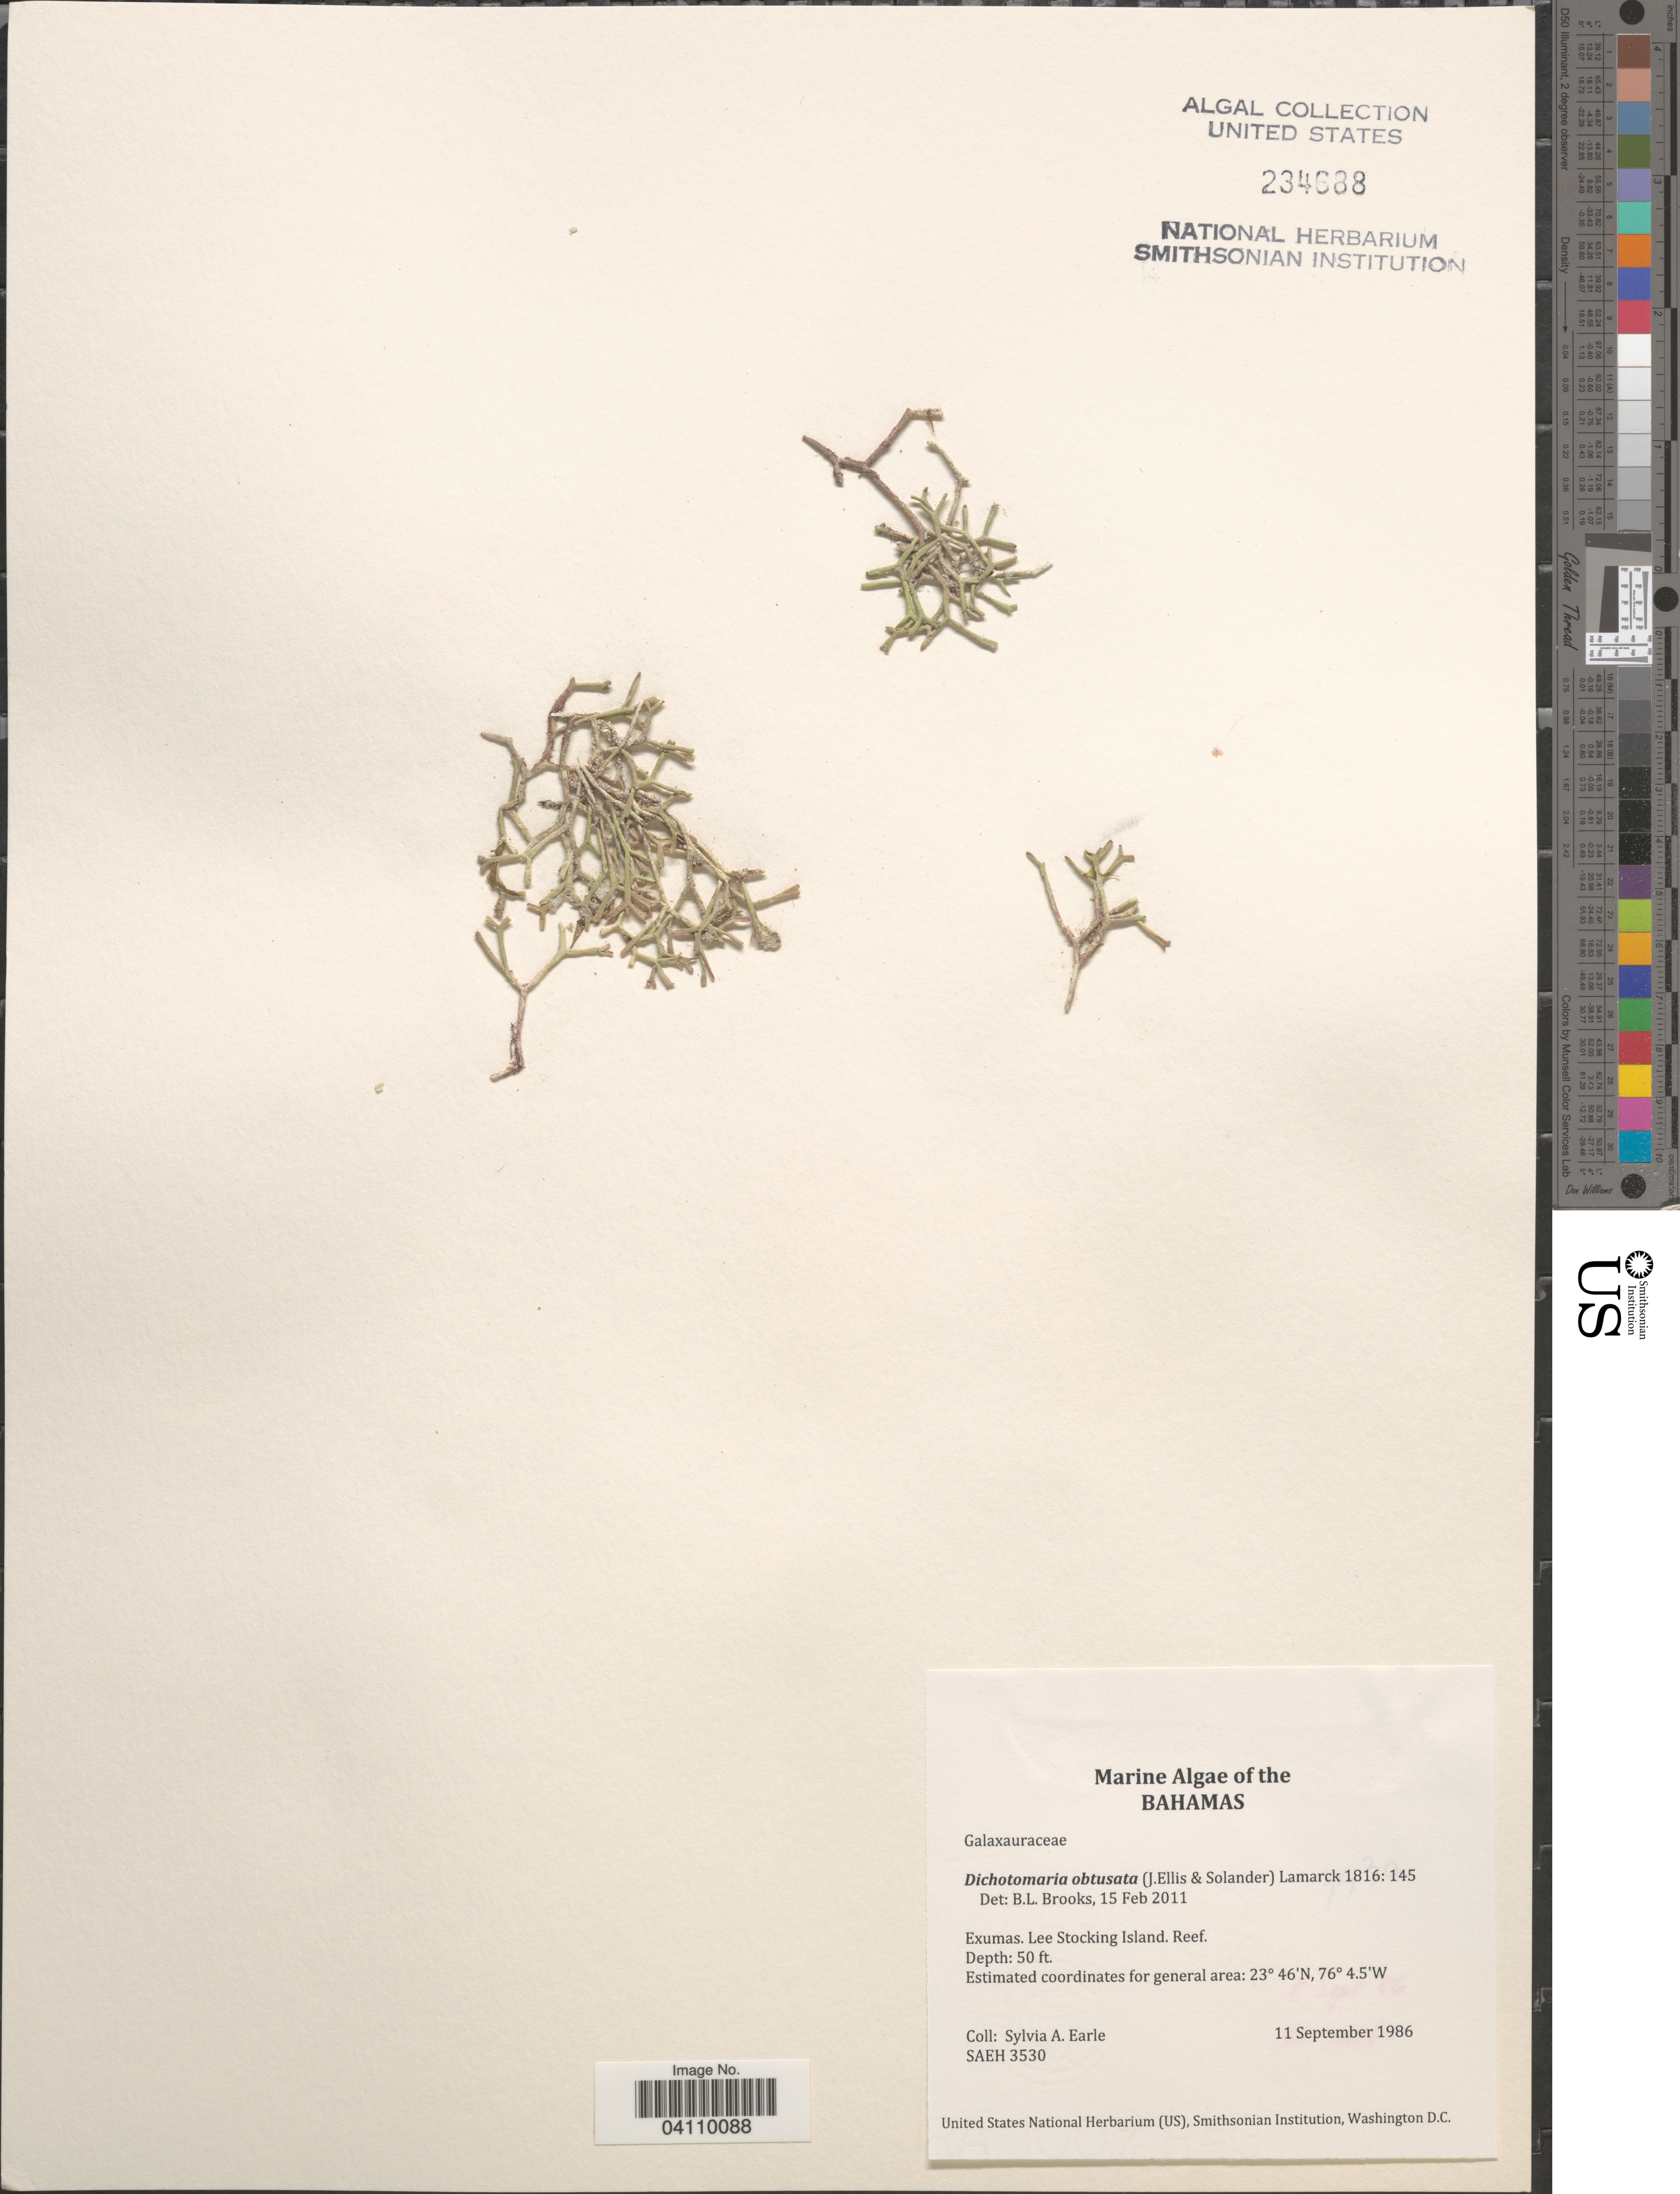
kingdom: Plantae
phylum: Rhodophyta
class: Florideophyceae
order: Nemaliales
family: Galaxauraceae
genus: Dichotomaria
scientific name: Dichotomaria obtusata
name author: (Ellis & Sol.) Lam.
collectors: S. A. Earle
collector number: SAEH 3530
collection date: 1986-09-11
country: Bahamas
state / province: Exuma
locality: Exumas. Lee Stocking Island.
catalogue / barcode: US 234688